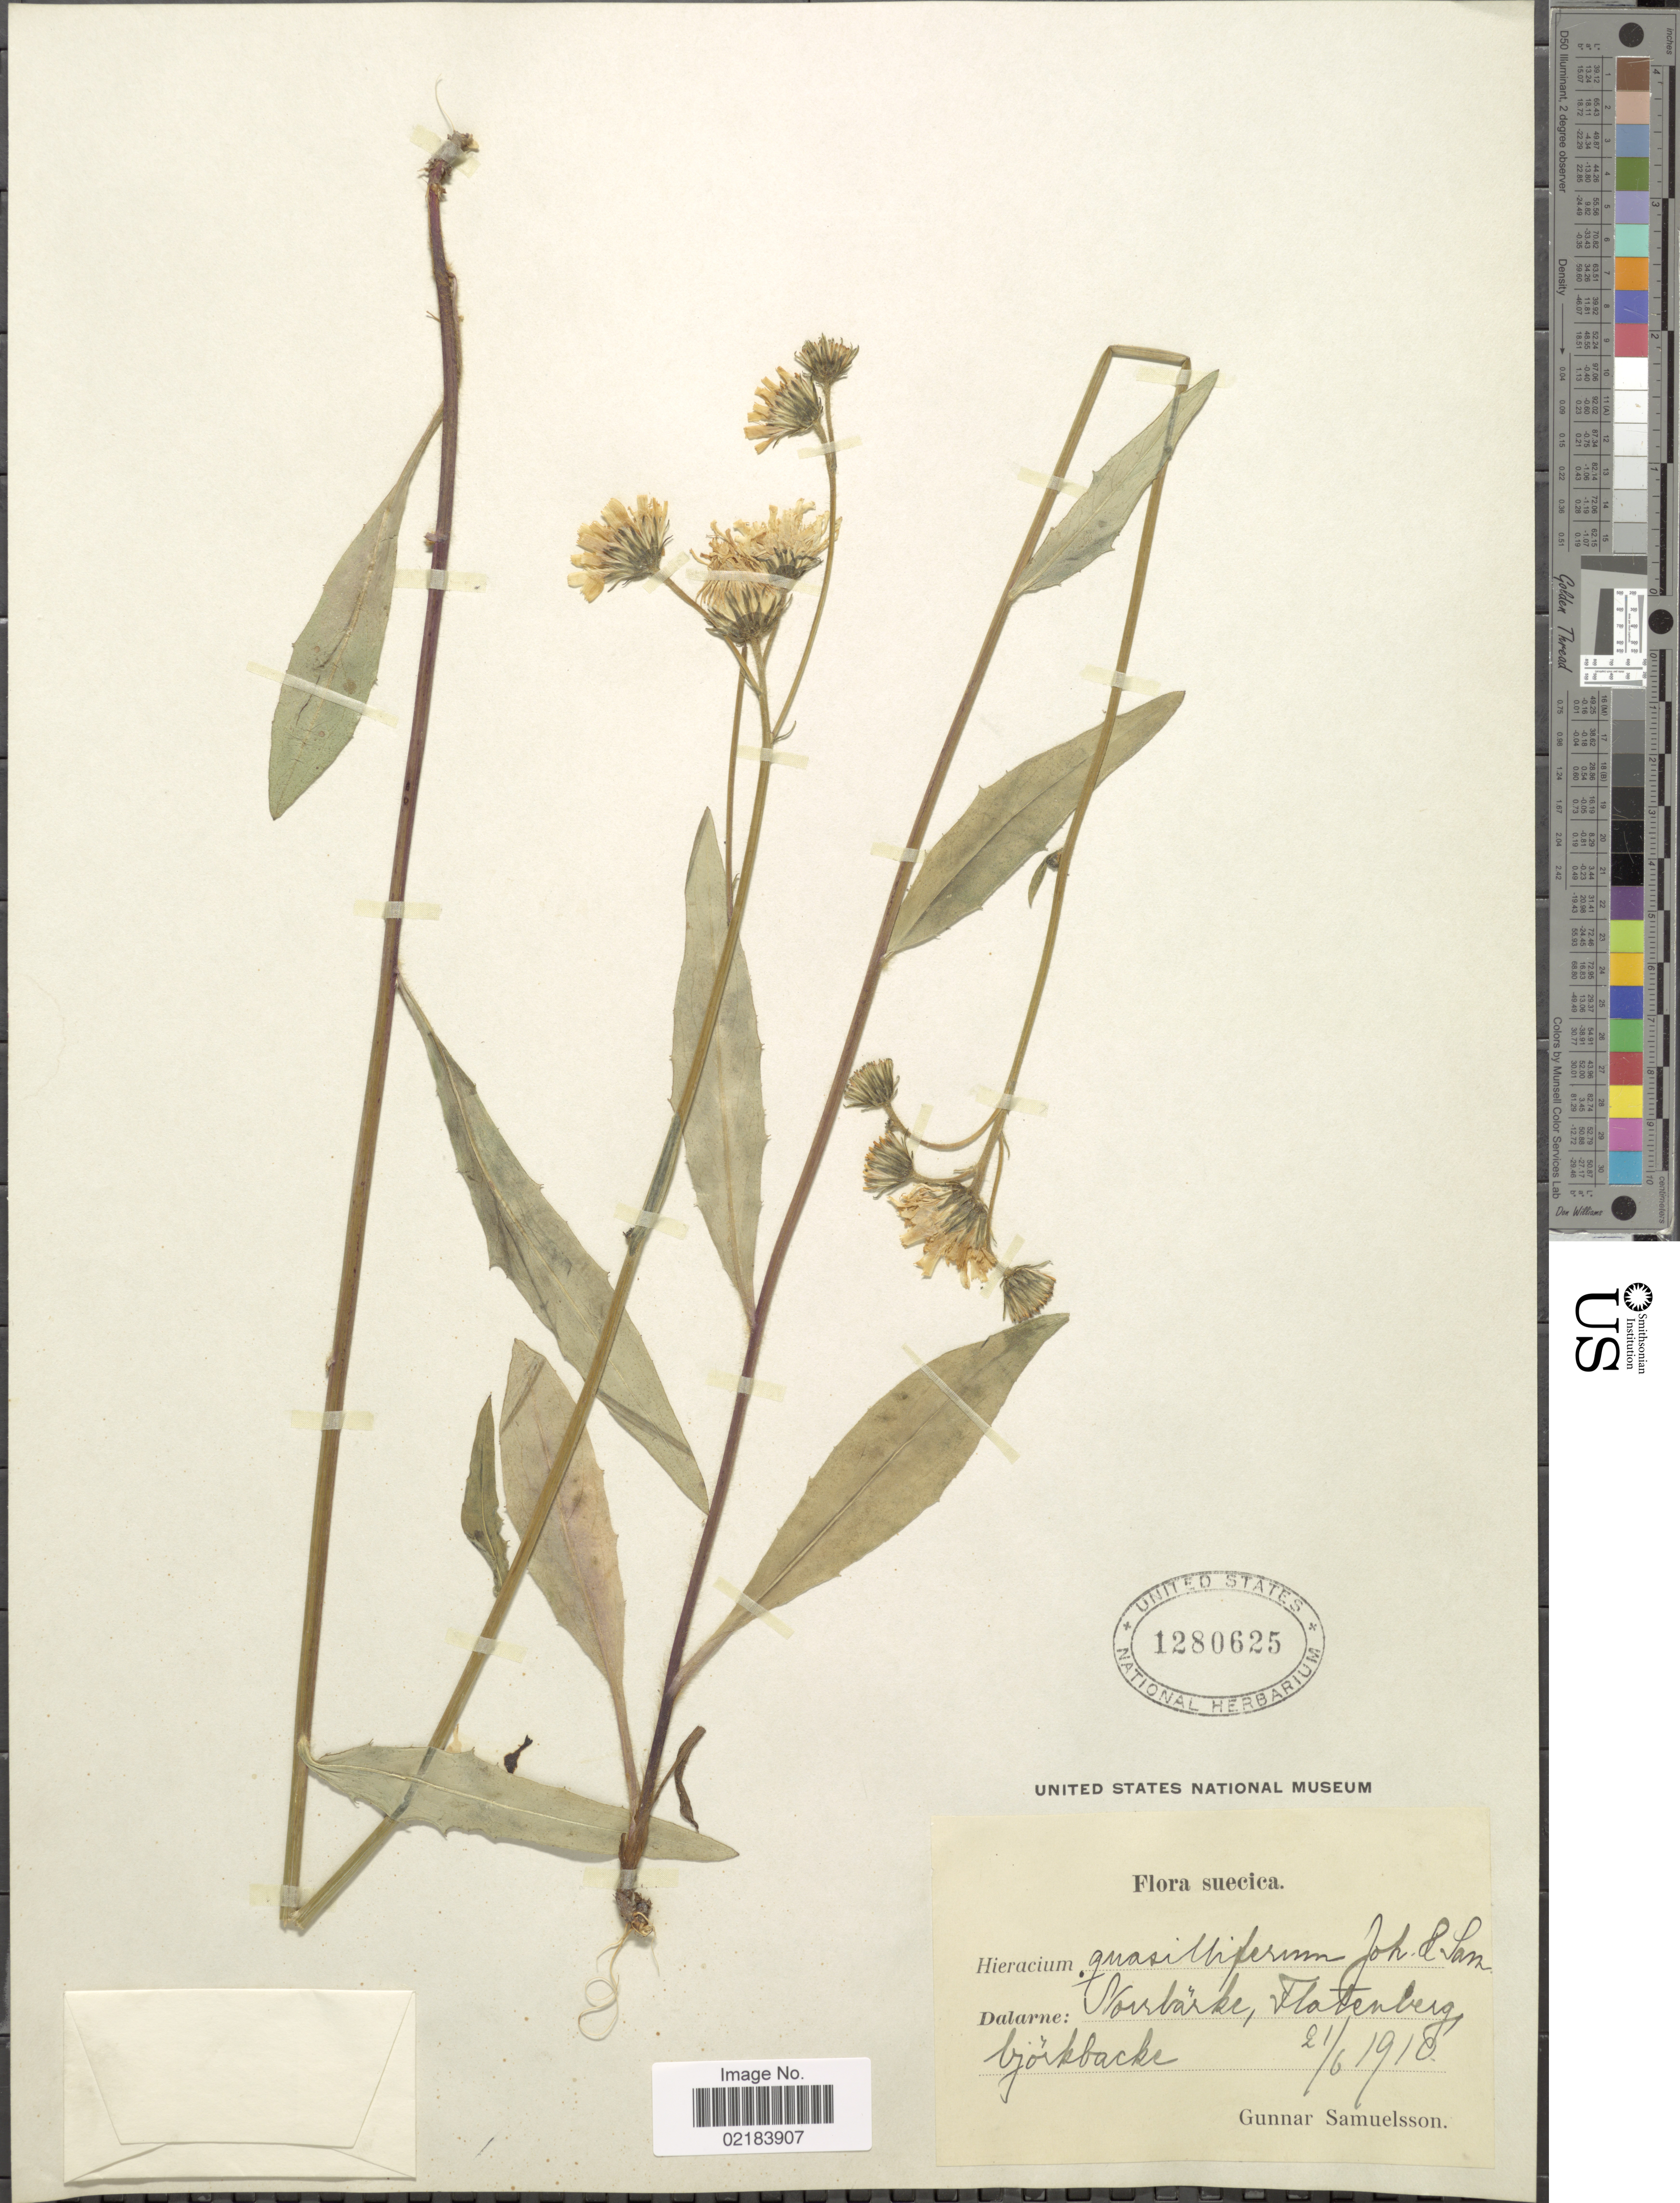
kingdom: Plantae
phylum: Tracheophyta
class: Magnoliopsida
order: Asterales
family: Asteraceae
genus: Hieracium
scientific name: Hieracium quasilliferum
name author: Johanss. & Sam.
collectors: G. Samuelsson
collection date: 1910-06-23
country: Sweden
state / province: Dalarna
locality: Dalarne: Norrbärke, Flatenberg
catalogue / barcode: US 1280625